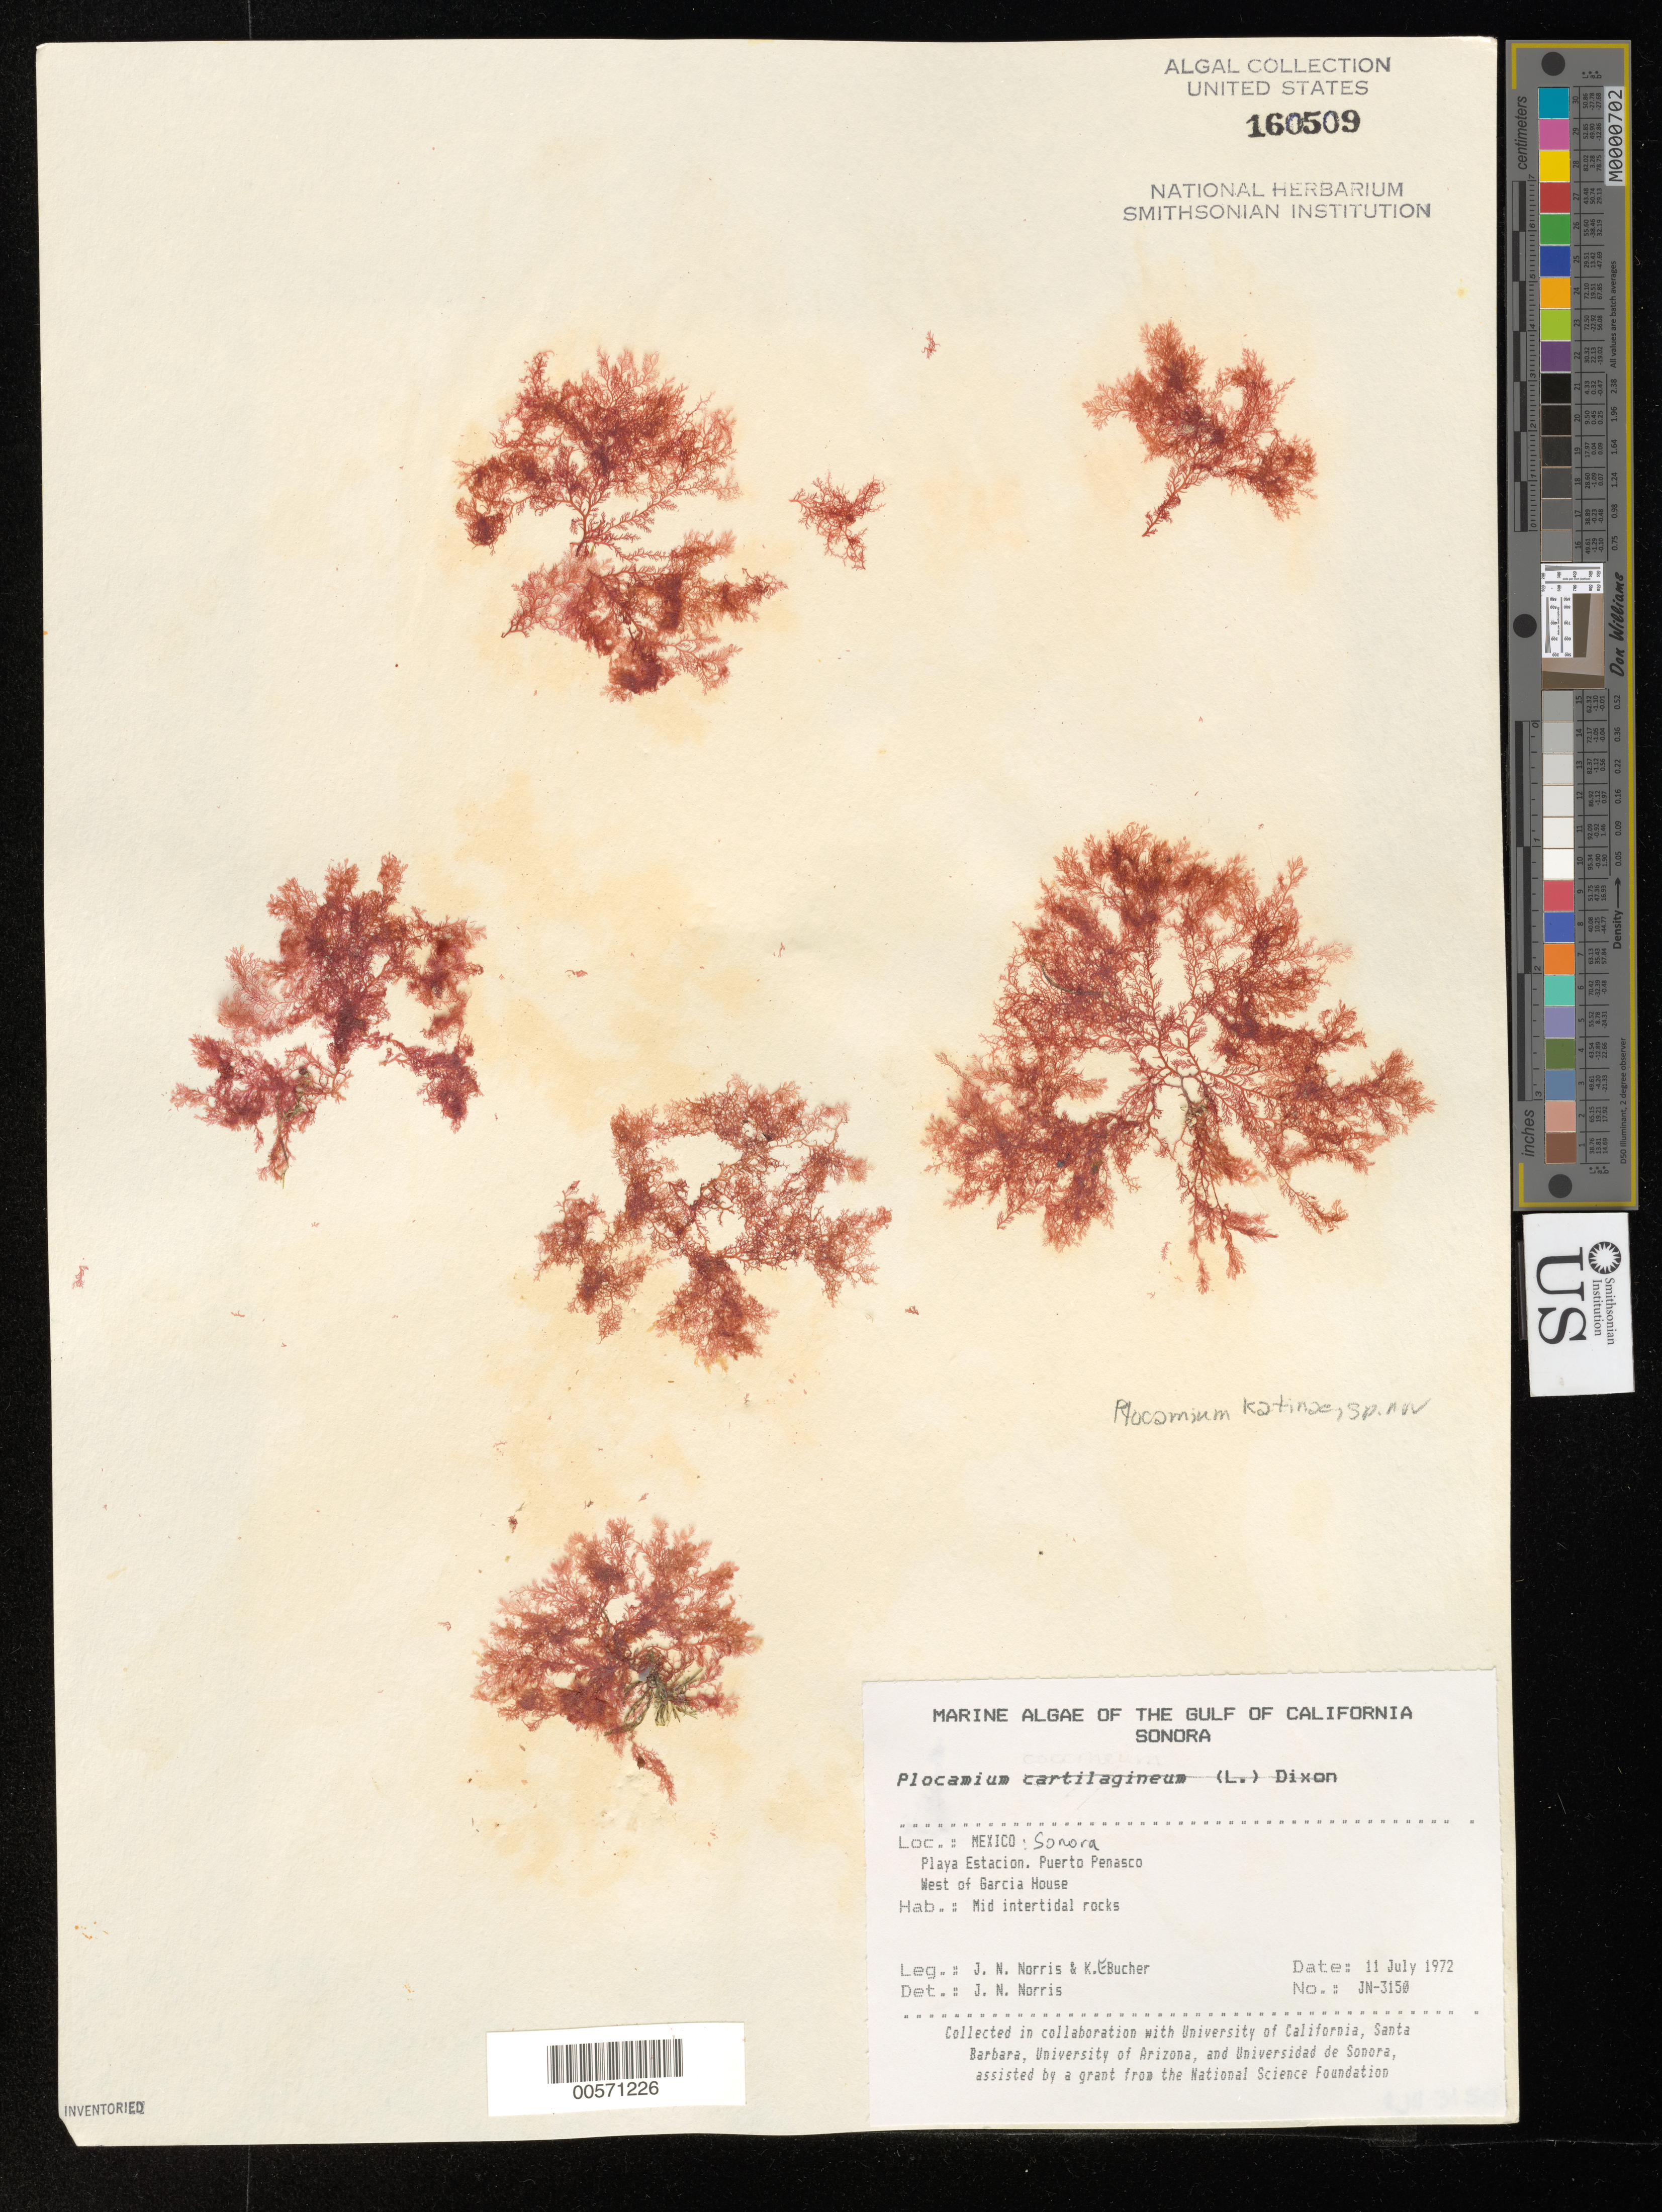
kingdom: Plantae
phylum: Rhodophyta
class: Florideophyceae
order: Plocamiales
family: Plocamiaceae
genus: Plocamium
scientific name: Plocamium katinae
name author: J.N. Norris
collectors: J. N. Norris & K. E. Bucher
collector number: JN-3150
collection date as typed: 11 Jul 1972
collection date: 1972-07-11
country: Mexico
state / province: Sonora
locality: Playa Estacion, Puerto Penasco, west of Garcia House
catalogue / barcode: US 160509